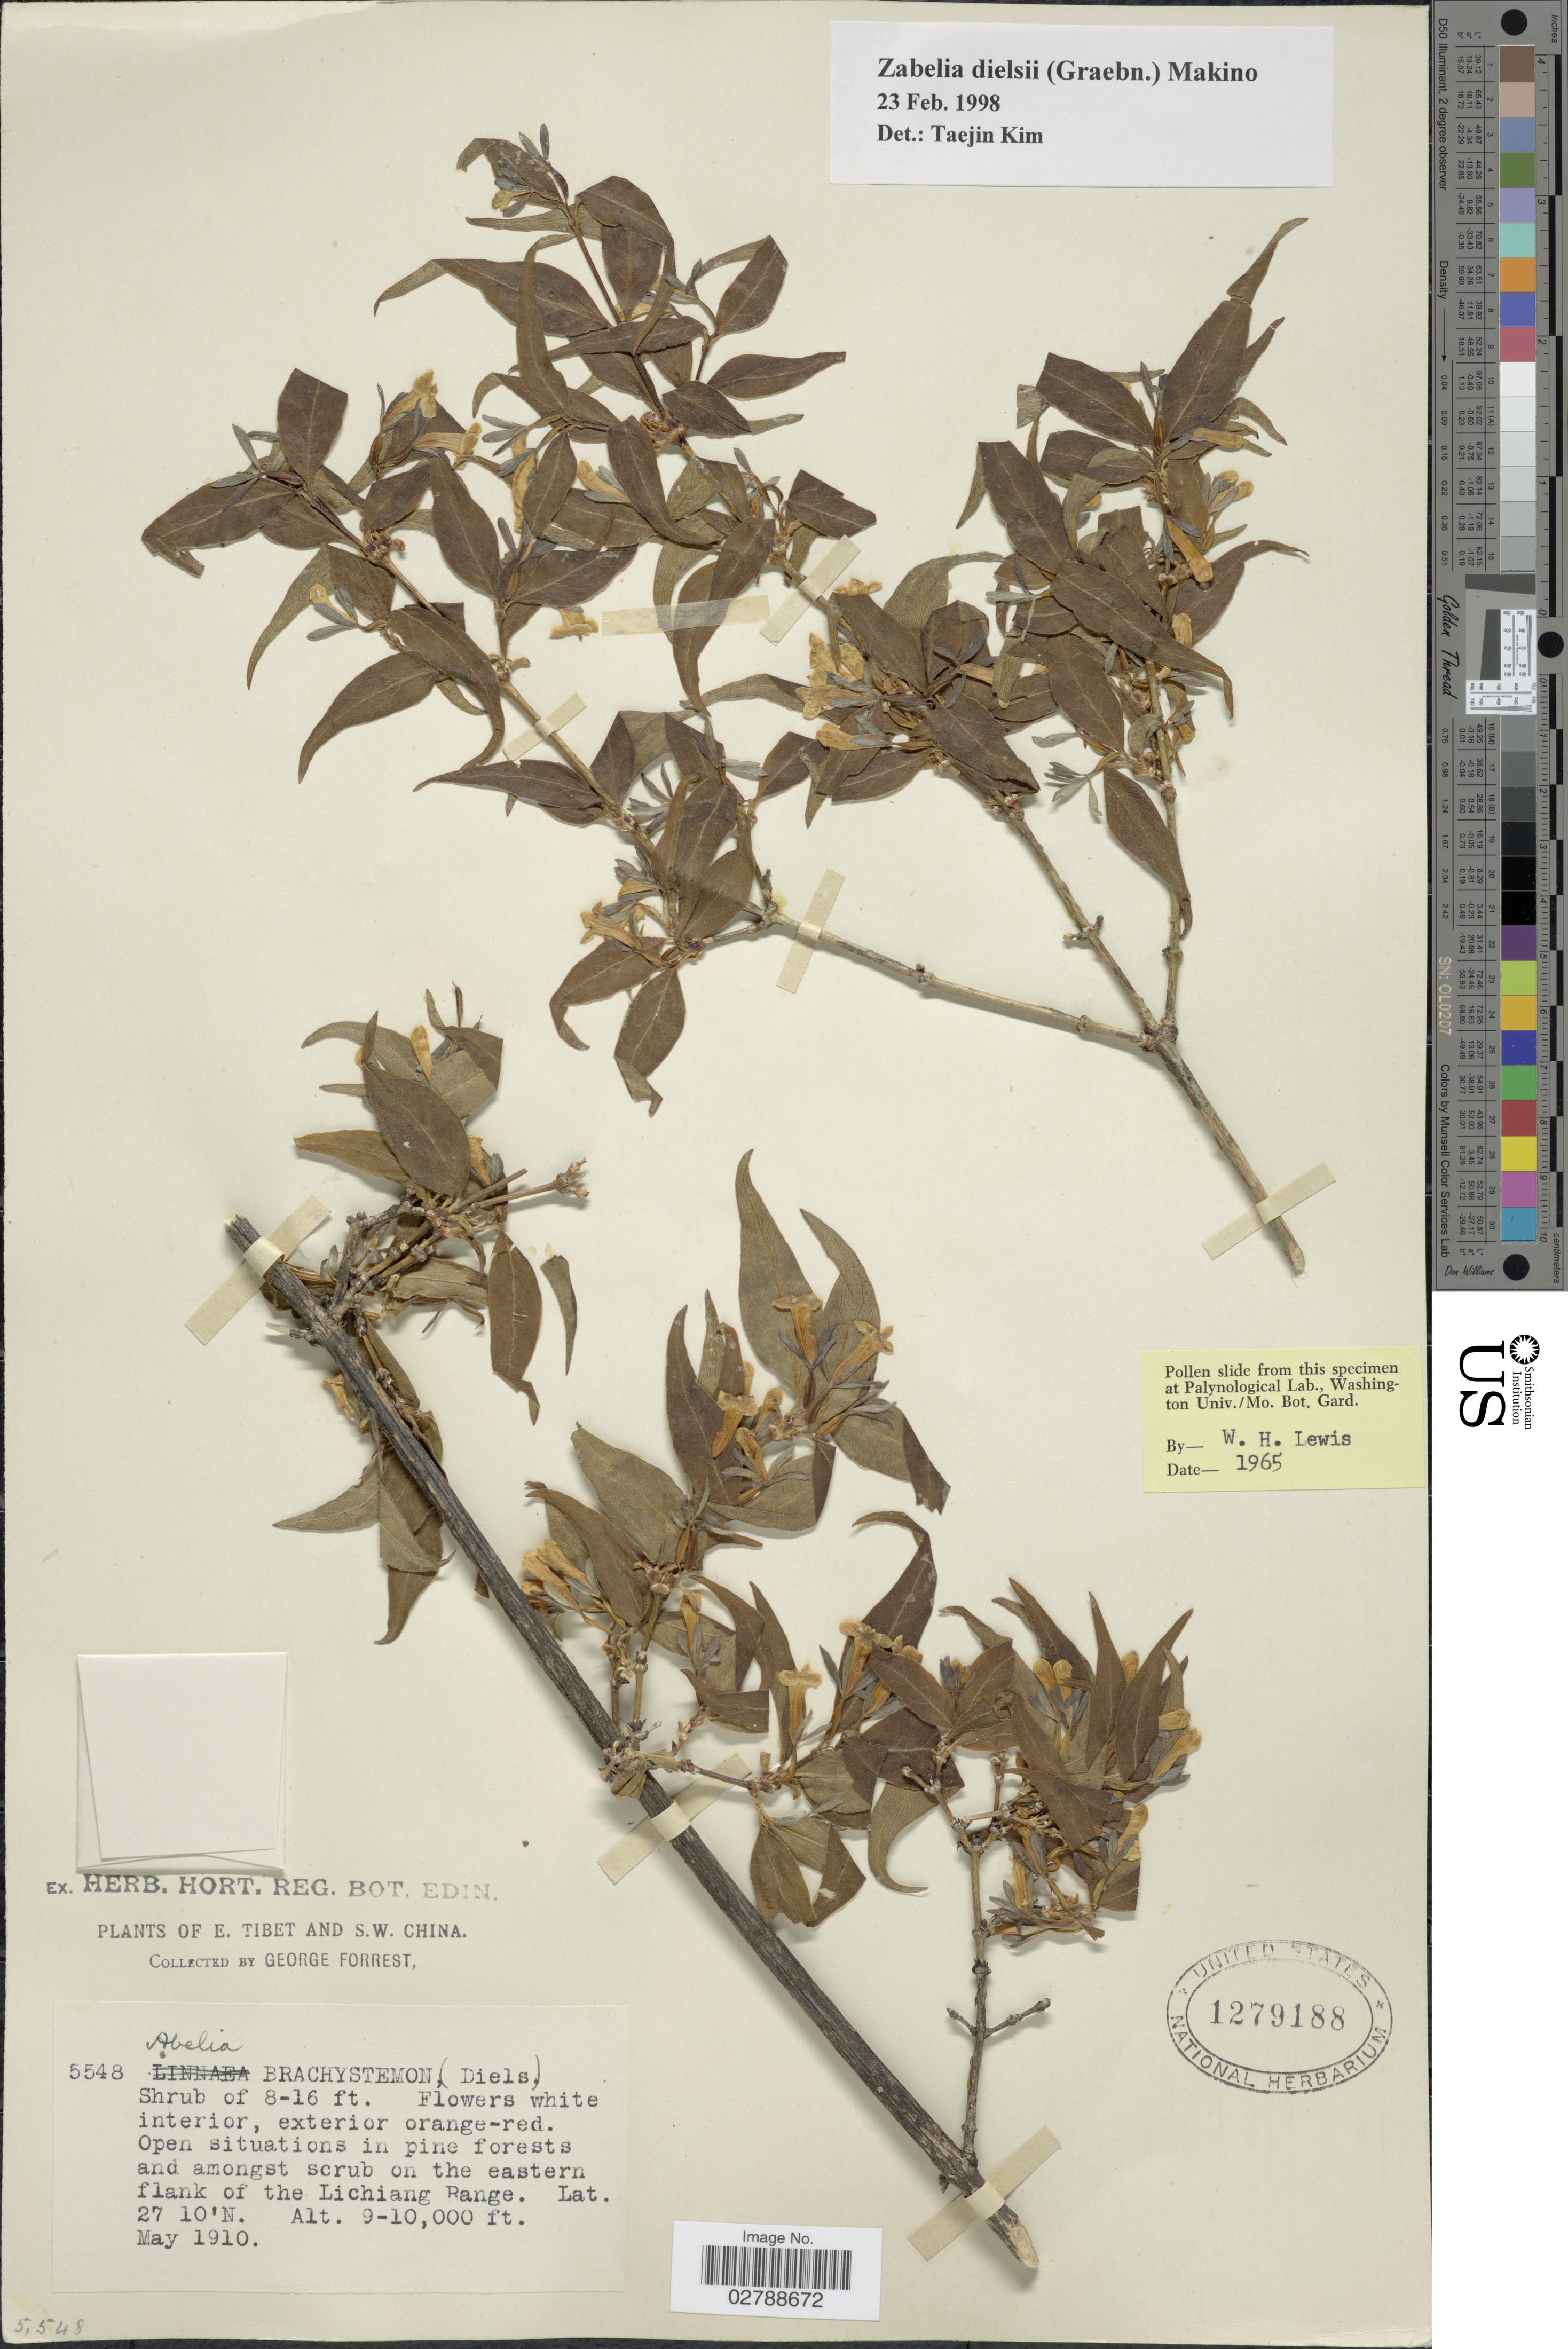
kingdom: Plantae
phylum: Tracheophyta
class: Magnoliopsida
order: Dipsacales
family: Caprifoliaceae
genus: Zabelia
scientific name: Zabelia dielsii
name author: (Graebn.) Makino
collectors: G. Forrest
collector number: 5548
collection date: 1910-05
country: China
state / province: Xizang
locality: E. Tibet and S.W. China. Open situations in pine forests and amongst scrub on the eastern flank of the Lichiang Range.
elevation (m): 2743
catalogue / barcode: US 1279188